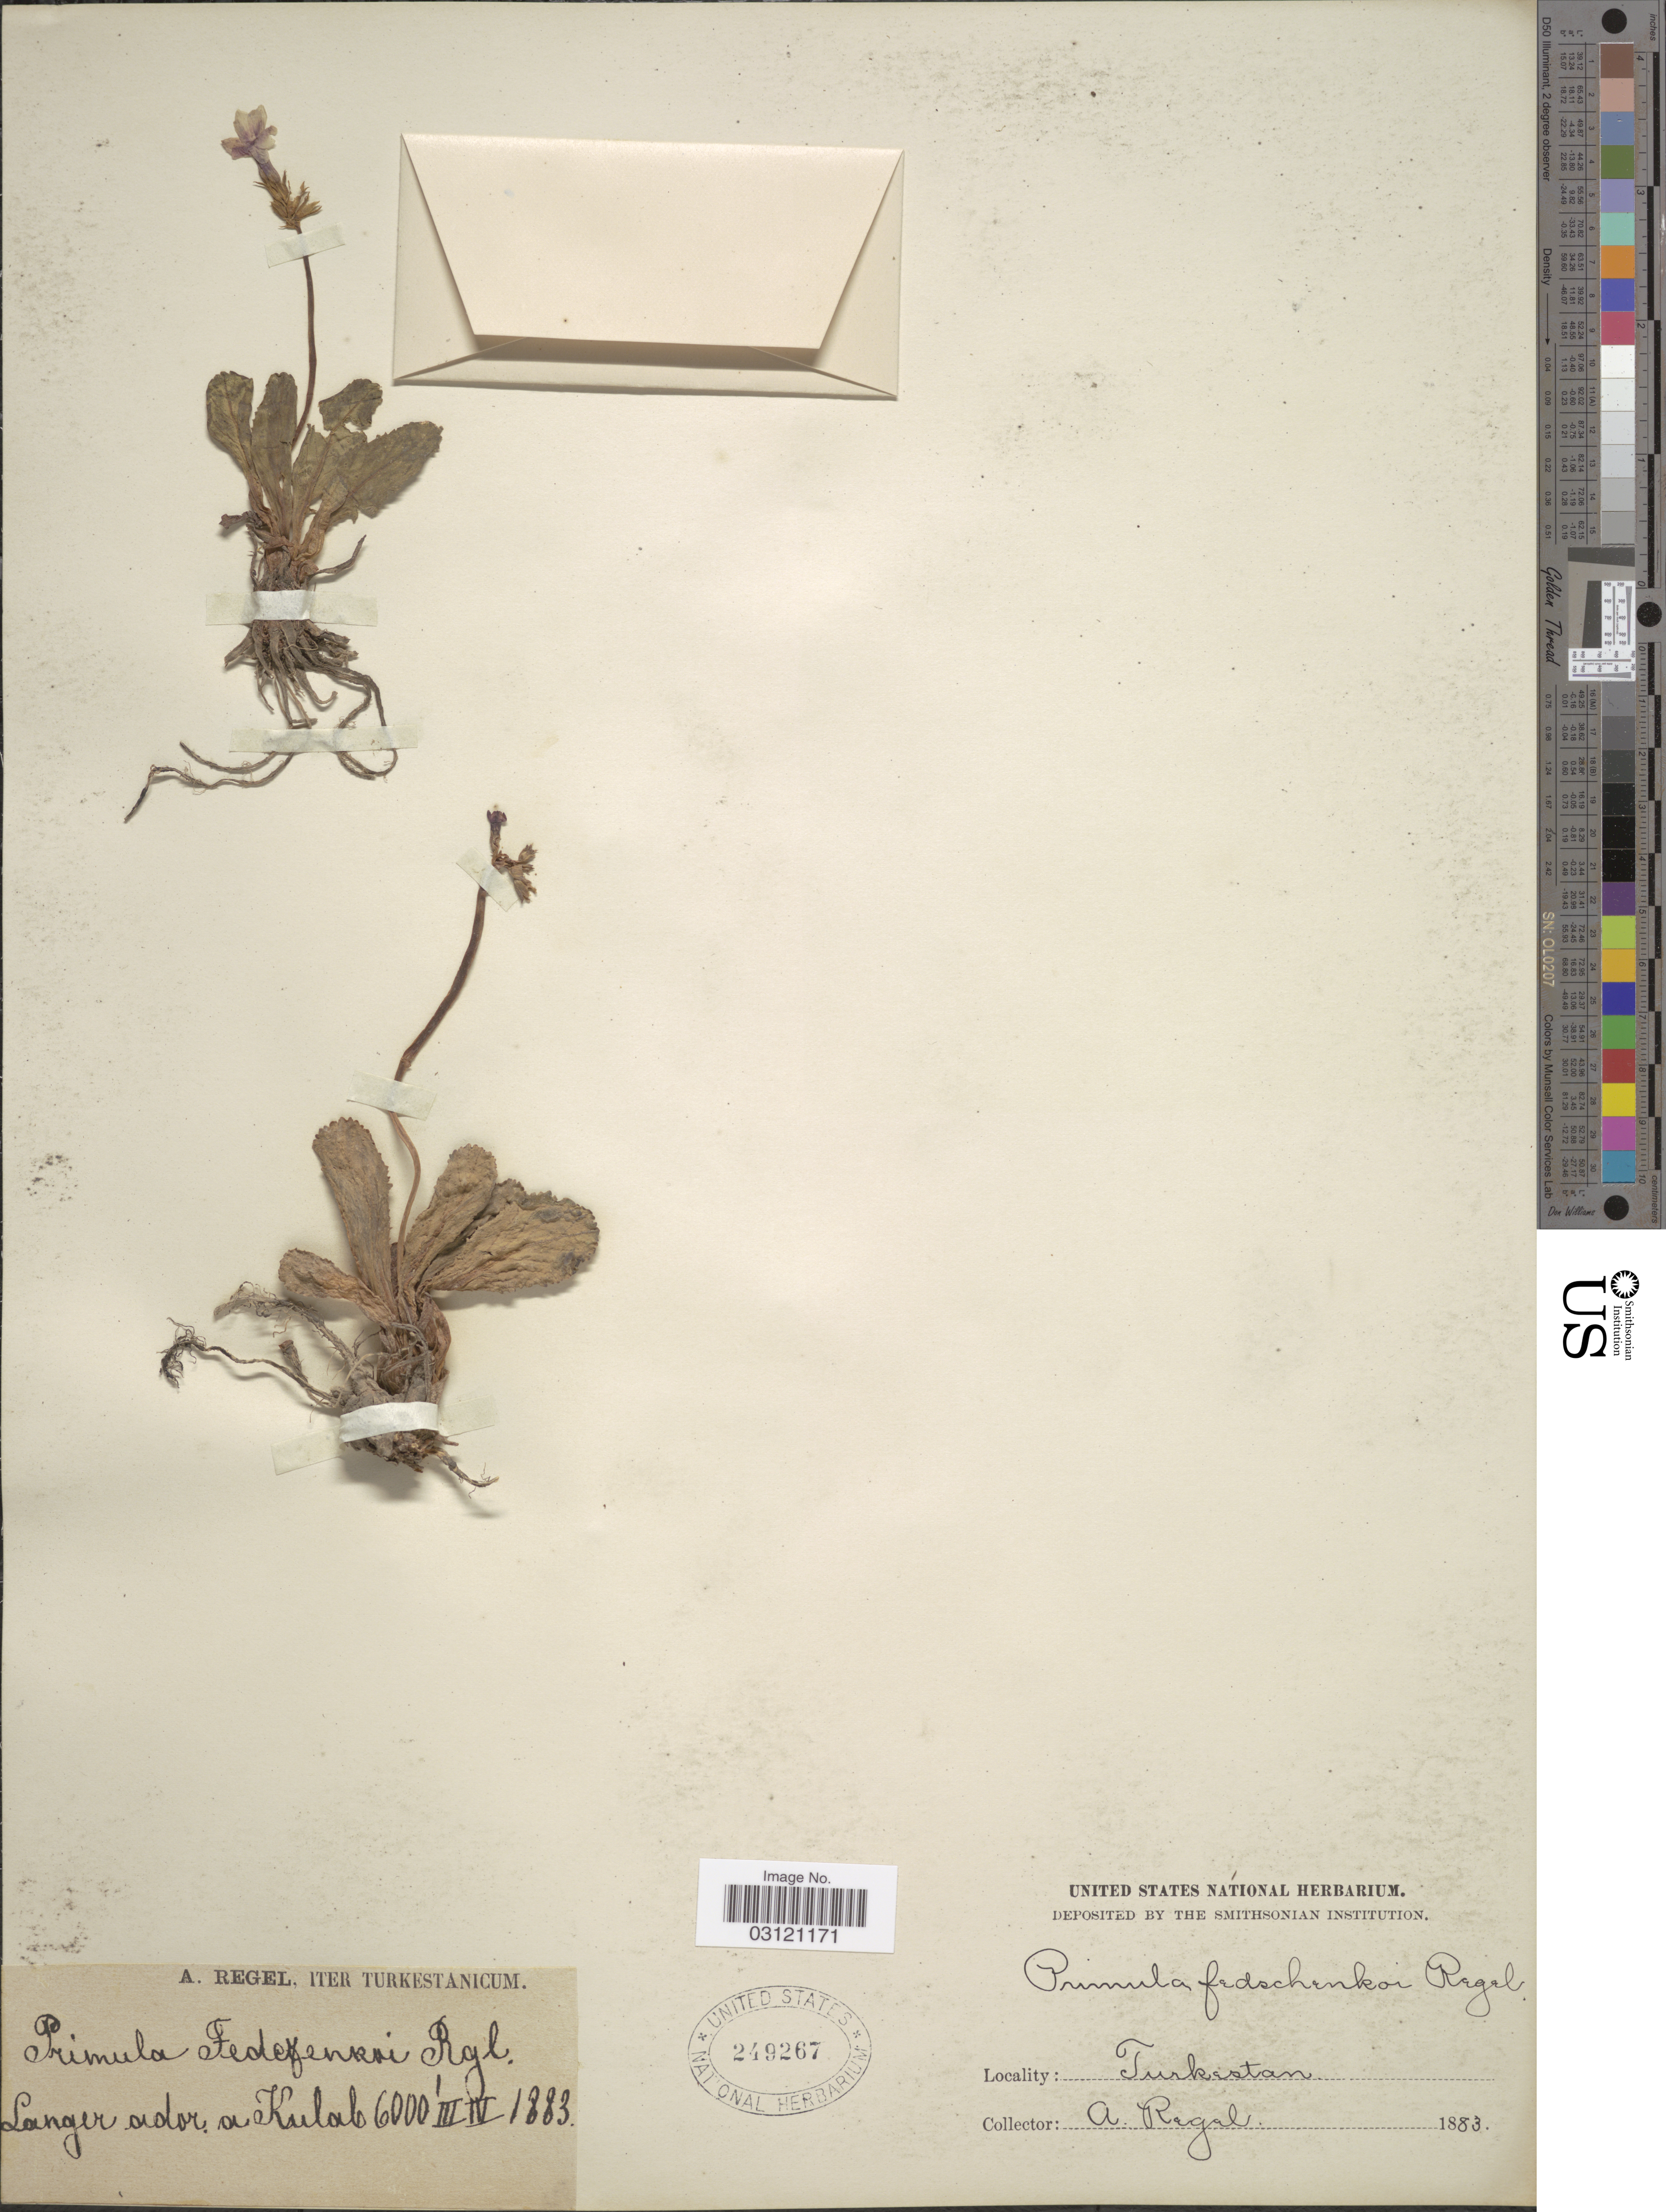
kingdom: Plantae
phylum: Tracheophyta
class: Magnoliopsida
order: Ericales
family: Primulaceae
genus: Primula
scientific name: Primula fedtschenkoi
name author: Regel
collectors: A. Regel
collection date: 1883-03/1883-04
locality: Turkestan, Langer ador a Kulab.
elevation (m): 1829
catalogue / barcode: US 249267